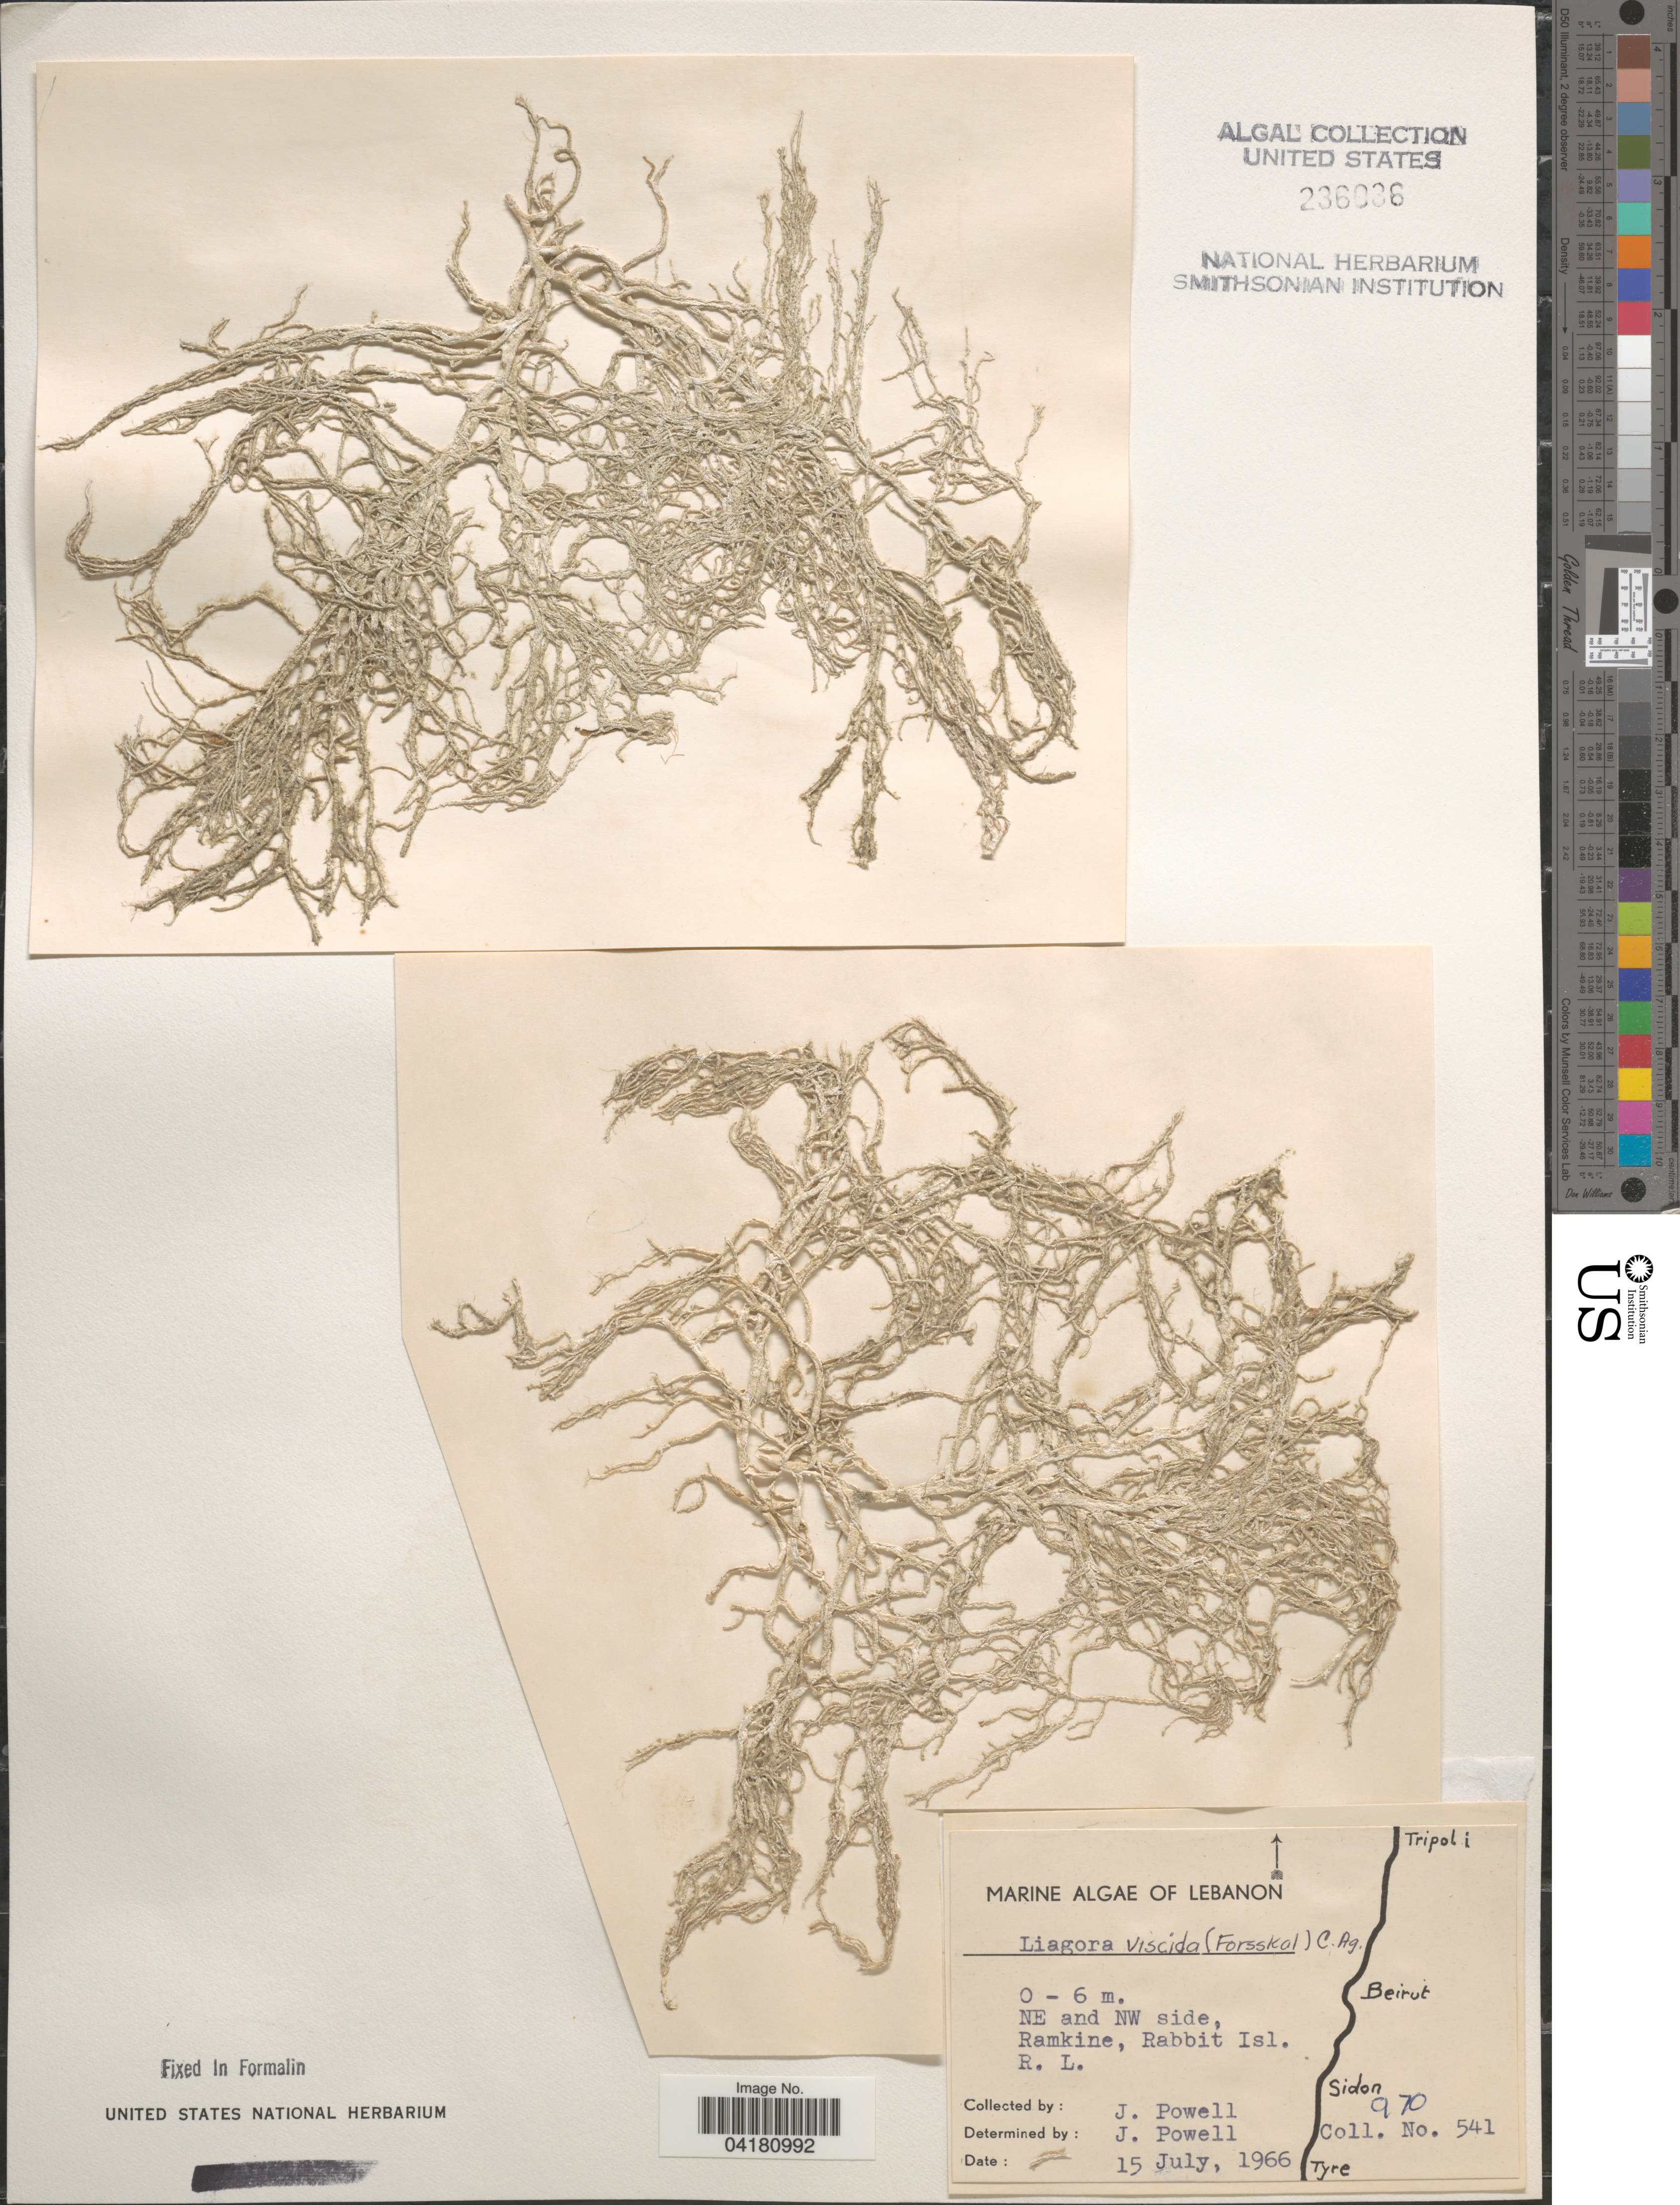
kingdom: Plantae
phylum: Rhodophyta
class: Florideophyceae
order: Nemaliales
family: Liagoraceae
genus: Liagora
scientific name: Liagora viscida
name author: (Forssk.) C. Agardh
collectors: J. Powell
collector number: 541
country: Lebanon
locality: NE and NW side, Ramkine, Rabbit Isl. R. L.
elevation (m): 0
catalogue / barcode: US 236036